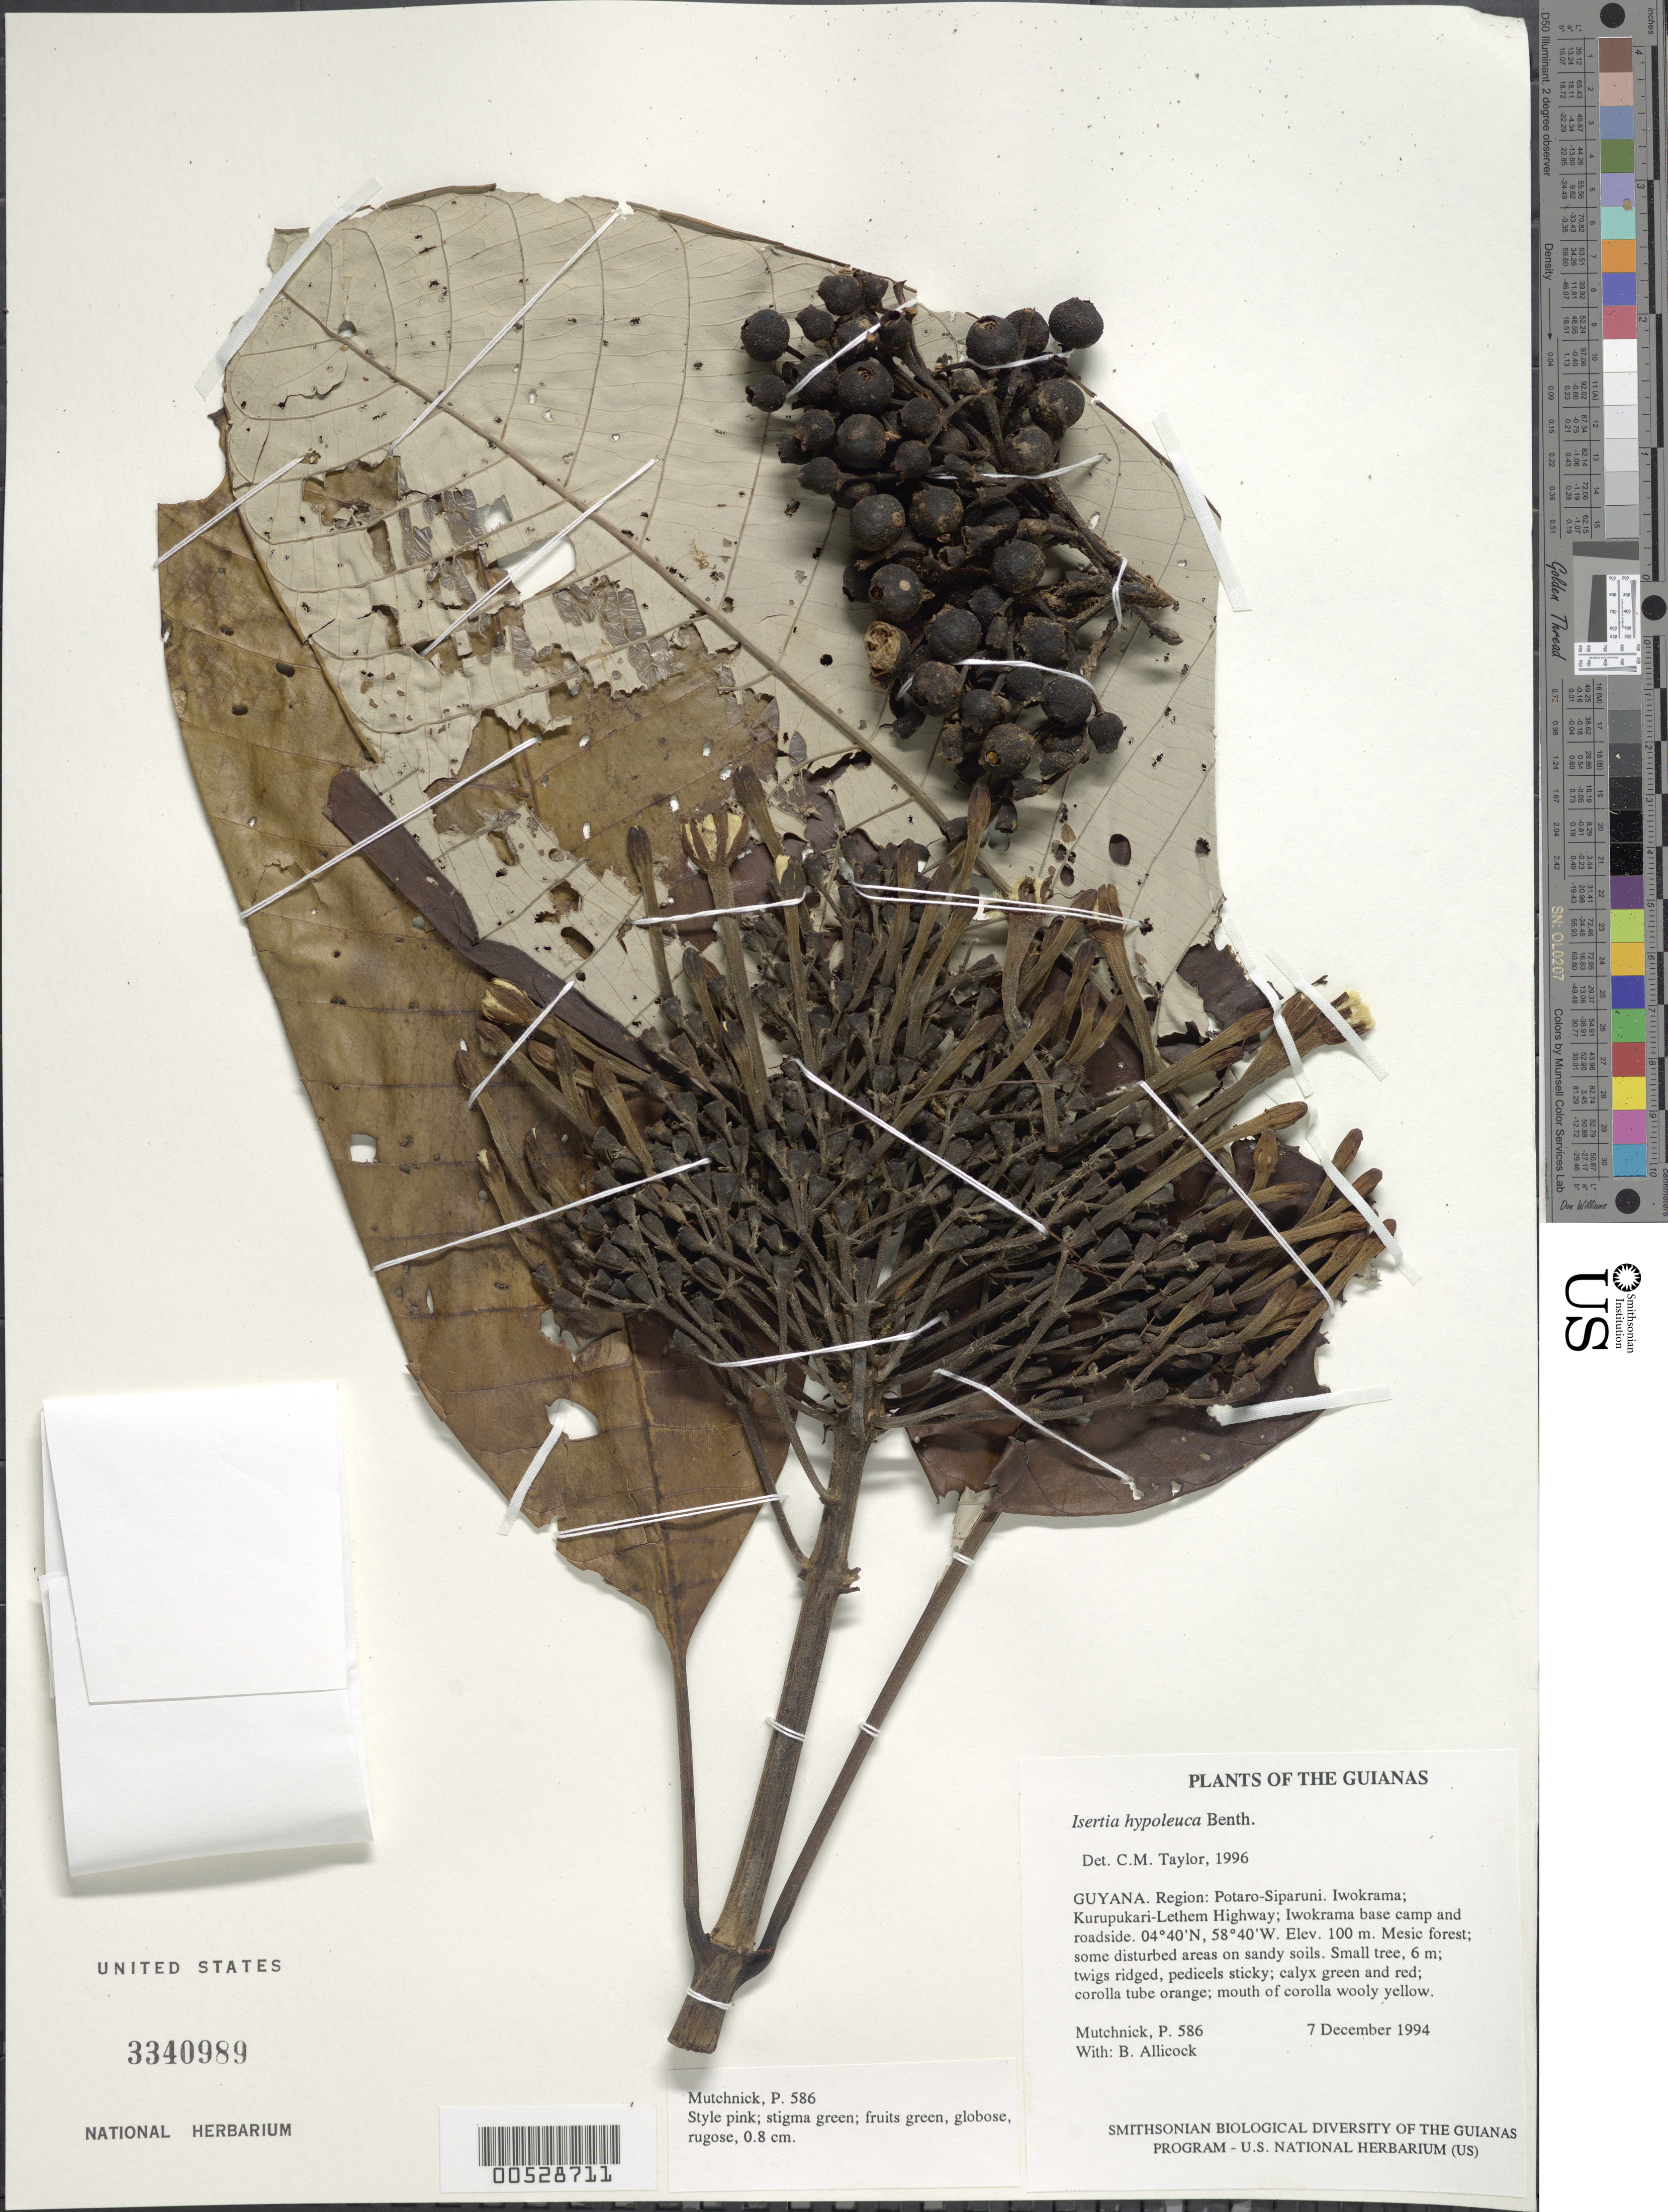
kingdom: Plantae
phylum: Tracheophyta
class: Magnoliopsida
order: Gentianales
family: Rubiaceae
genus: Isertia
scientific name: Isertia hypoleuca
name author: Benth.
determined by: Taylor, Charlotte M.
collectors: P. Mutchnick & B. Allicock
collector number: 586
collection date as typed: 7 December 1994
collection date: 1994-12-07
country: Guyana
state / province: Potaro-Siparuni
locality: Iwokrama; Kurupukari-Lethem Highway; Iwokrama base camp and roadside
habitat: Mesic forest; some disturbed areas on sandy soils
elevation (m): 100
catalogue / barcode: US 3340989